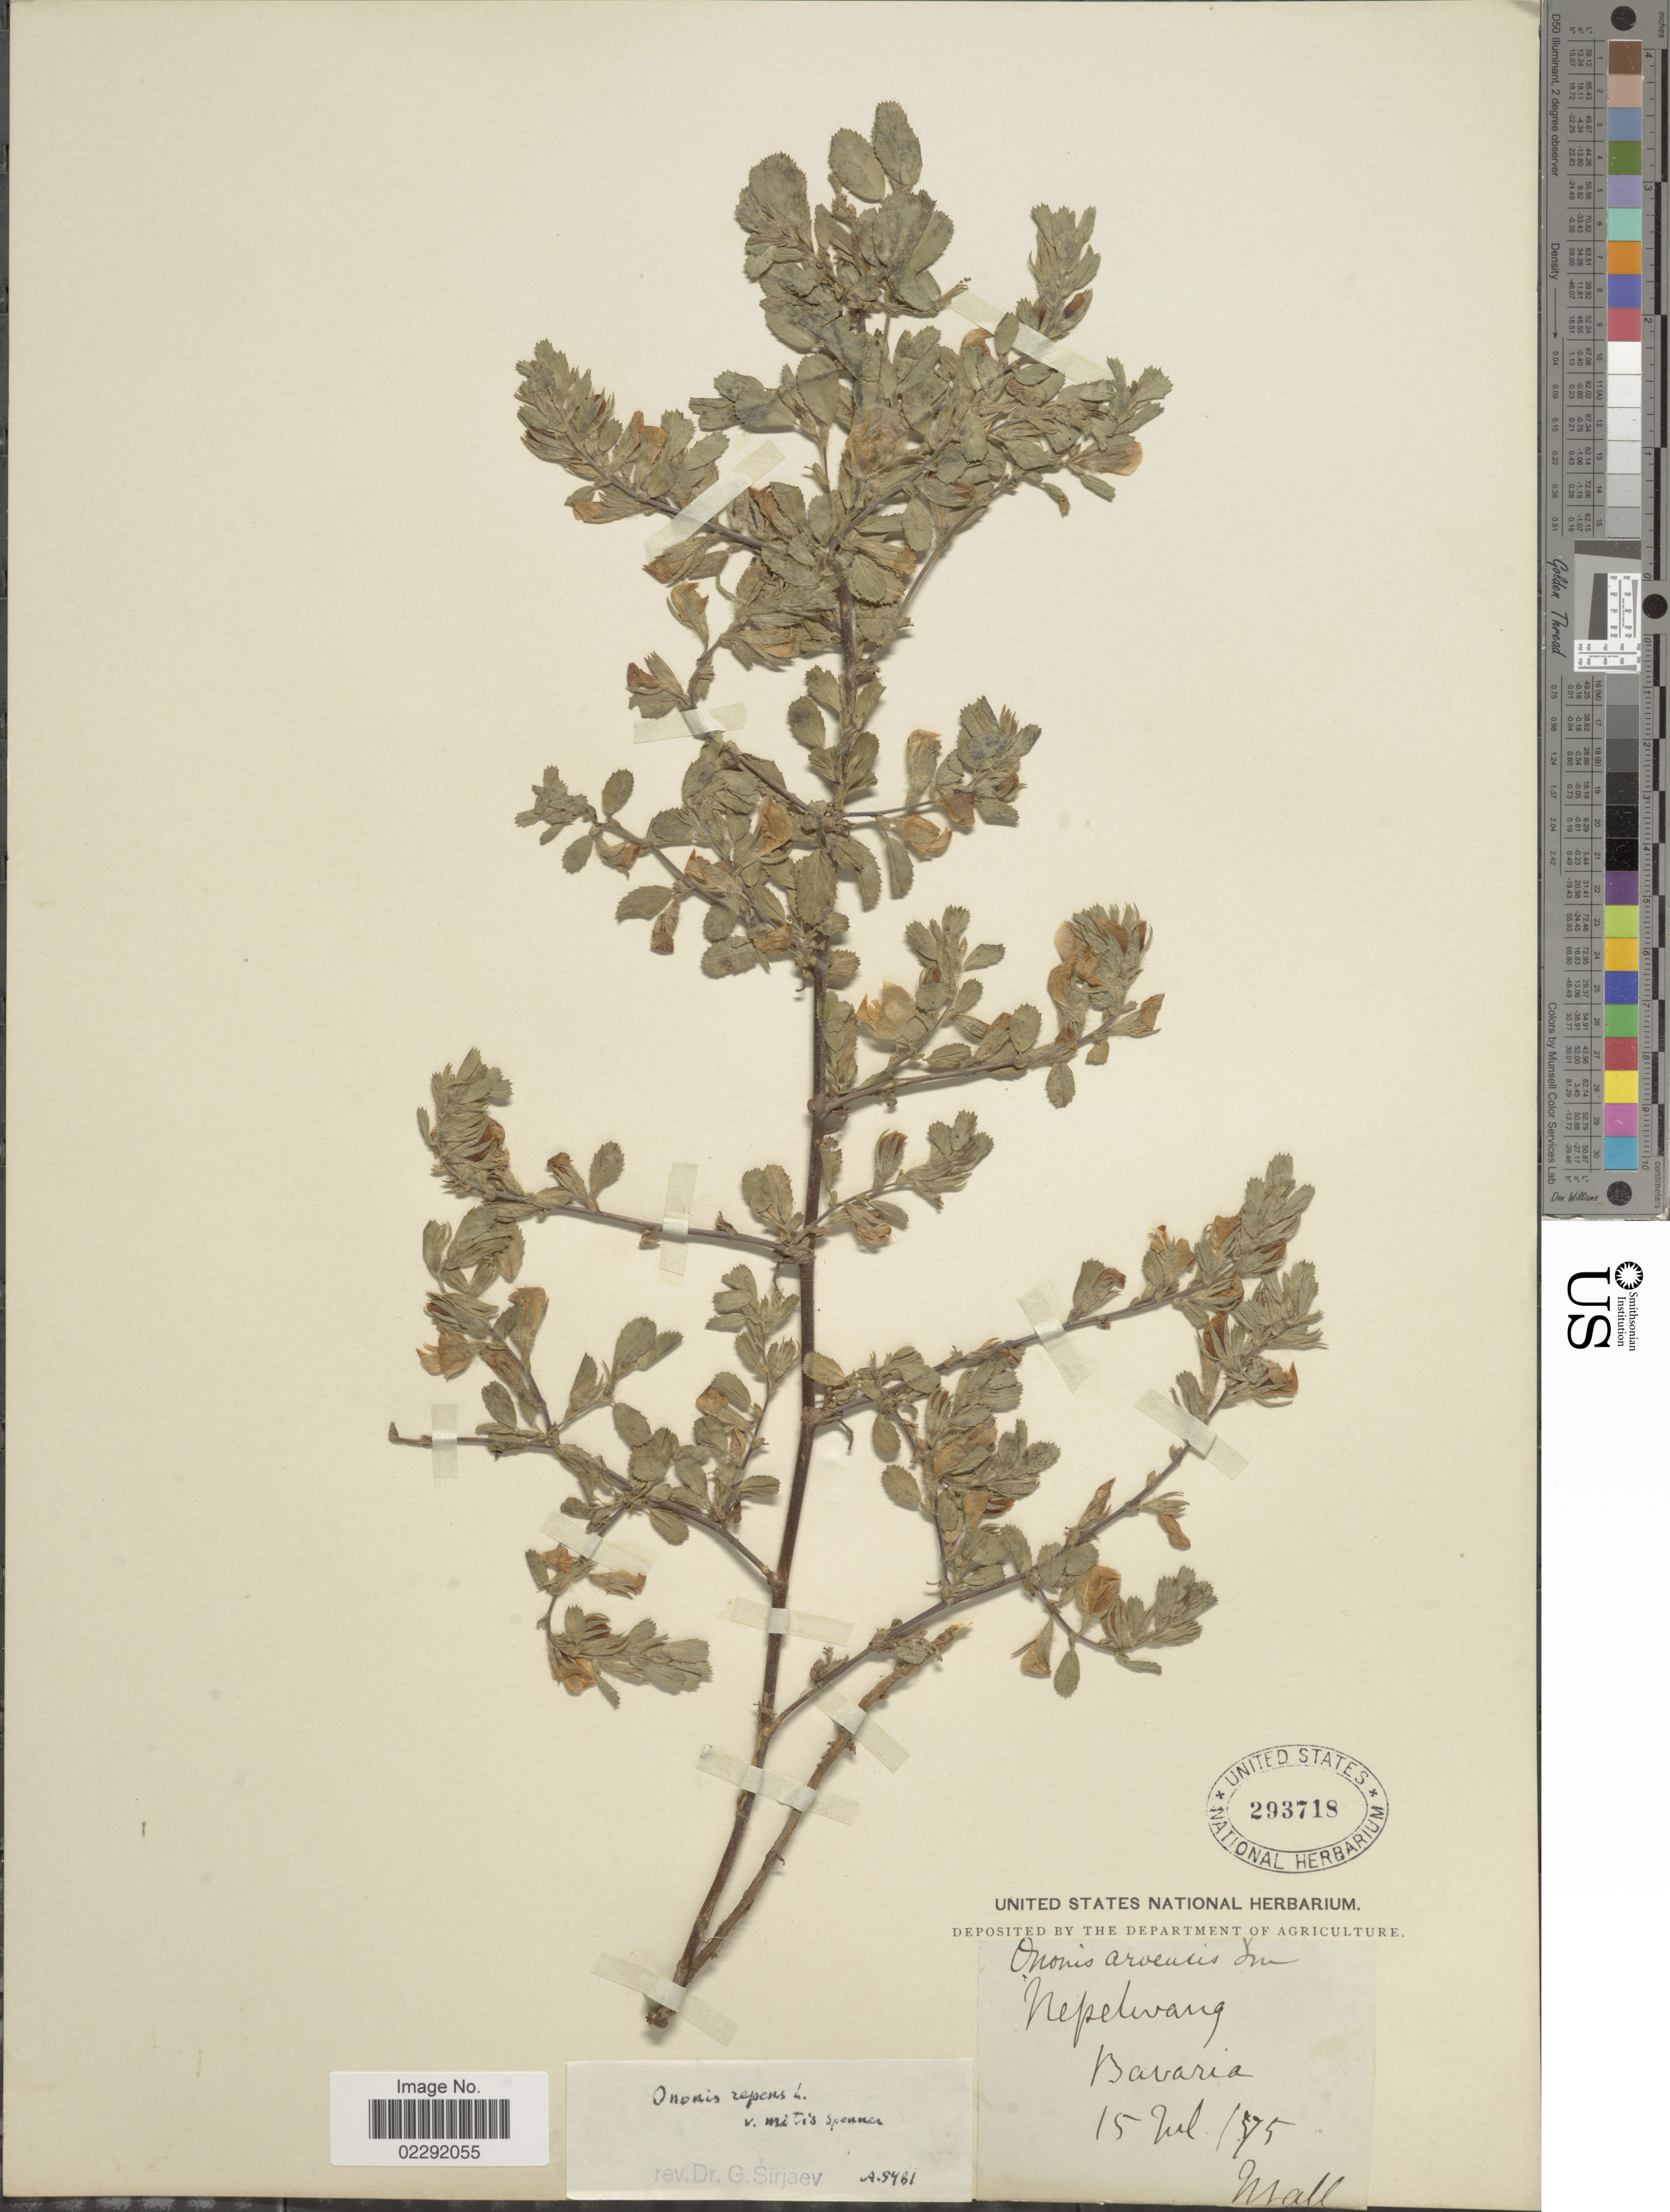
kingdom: Plantae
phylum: Tracheophyta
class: Magnoliopsida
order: Fabales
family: Fabaceae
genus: Ononis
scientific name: Ononis repens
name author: L.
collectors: Mall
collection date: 1875-07-15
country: Germany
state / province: Bayern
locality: Nepelwang. [interpreted]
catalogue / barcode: US 293718